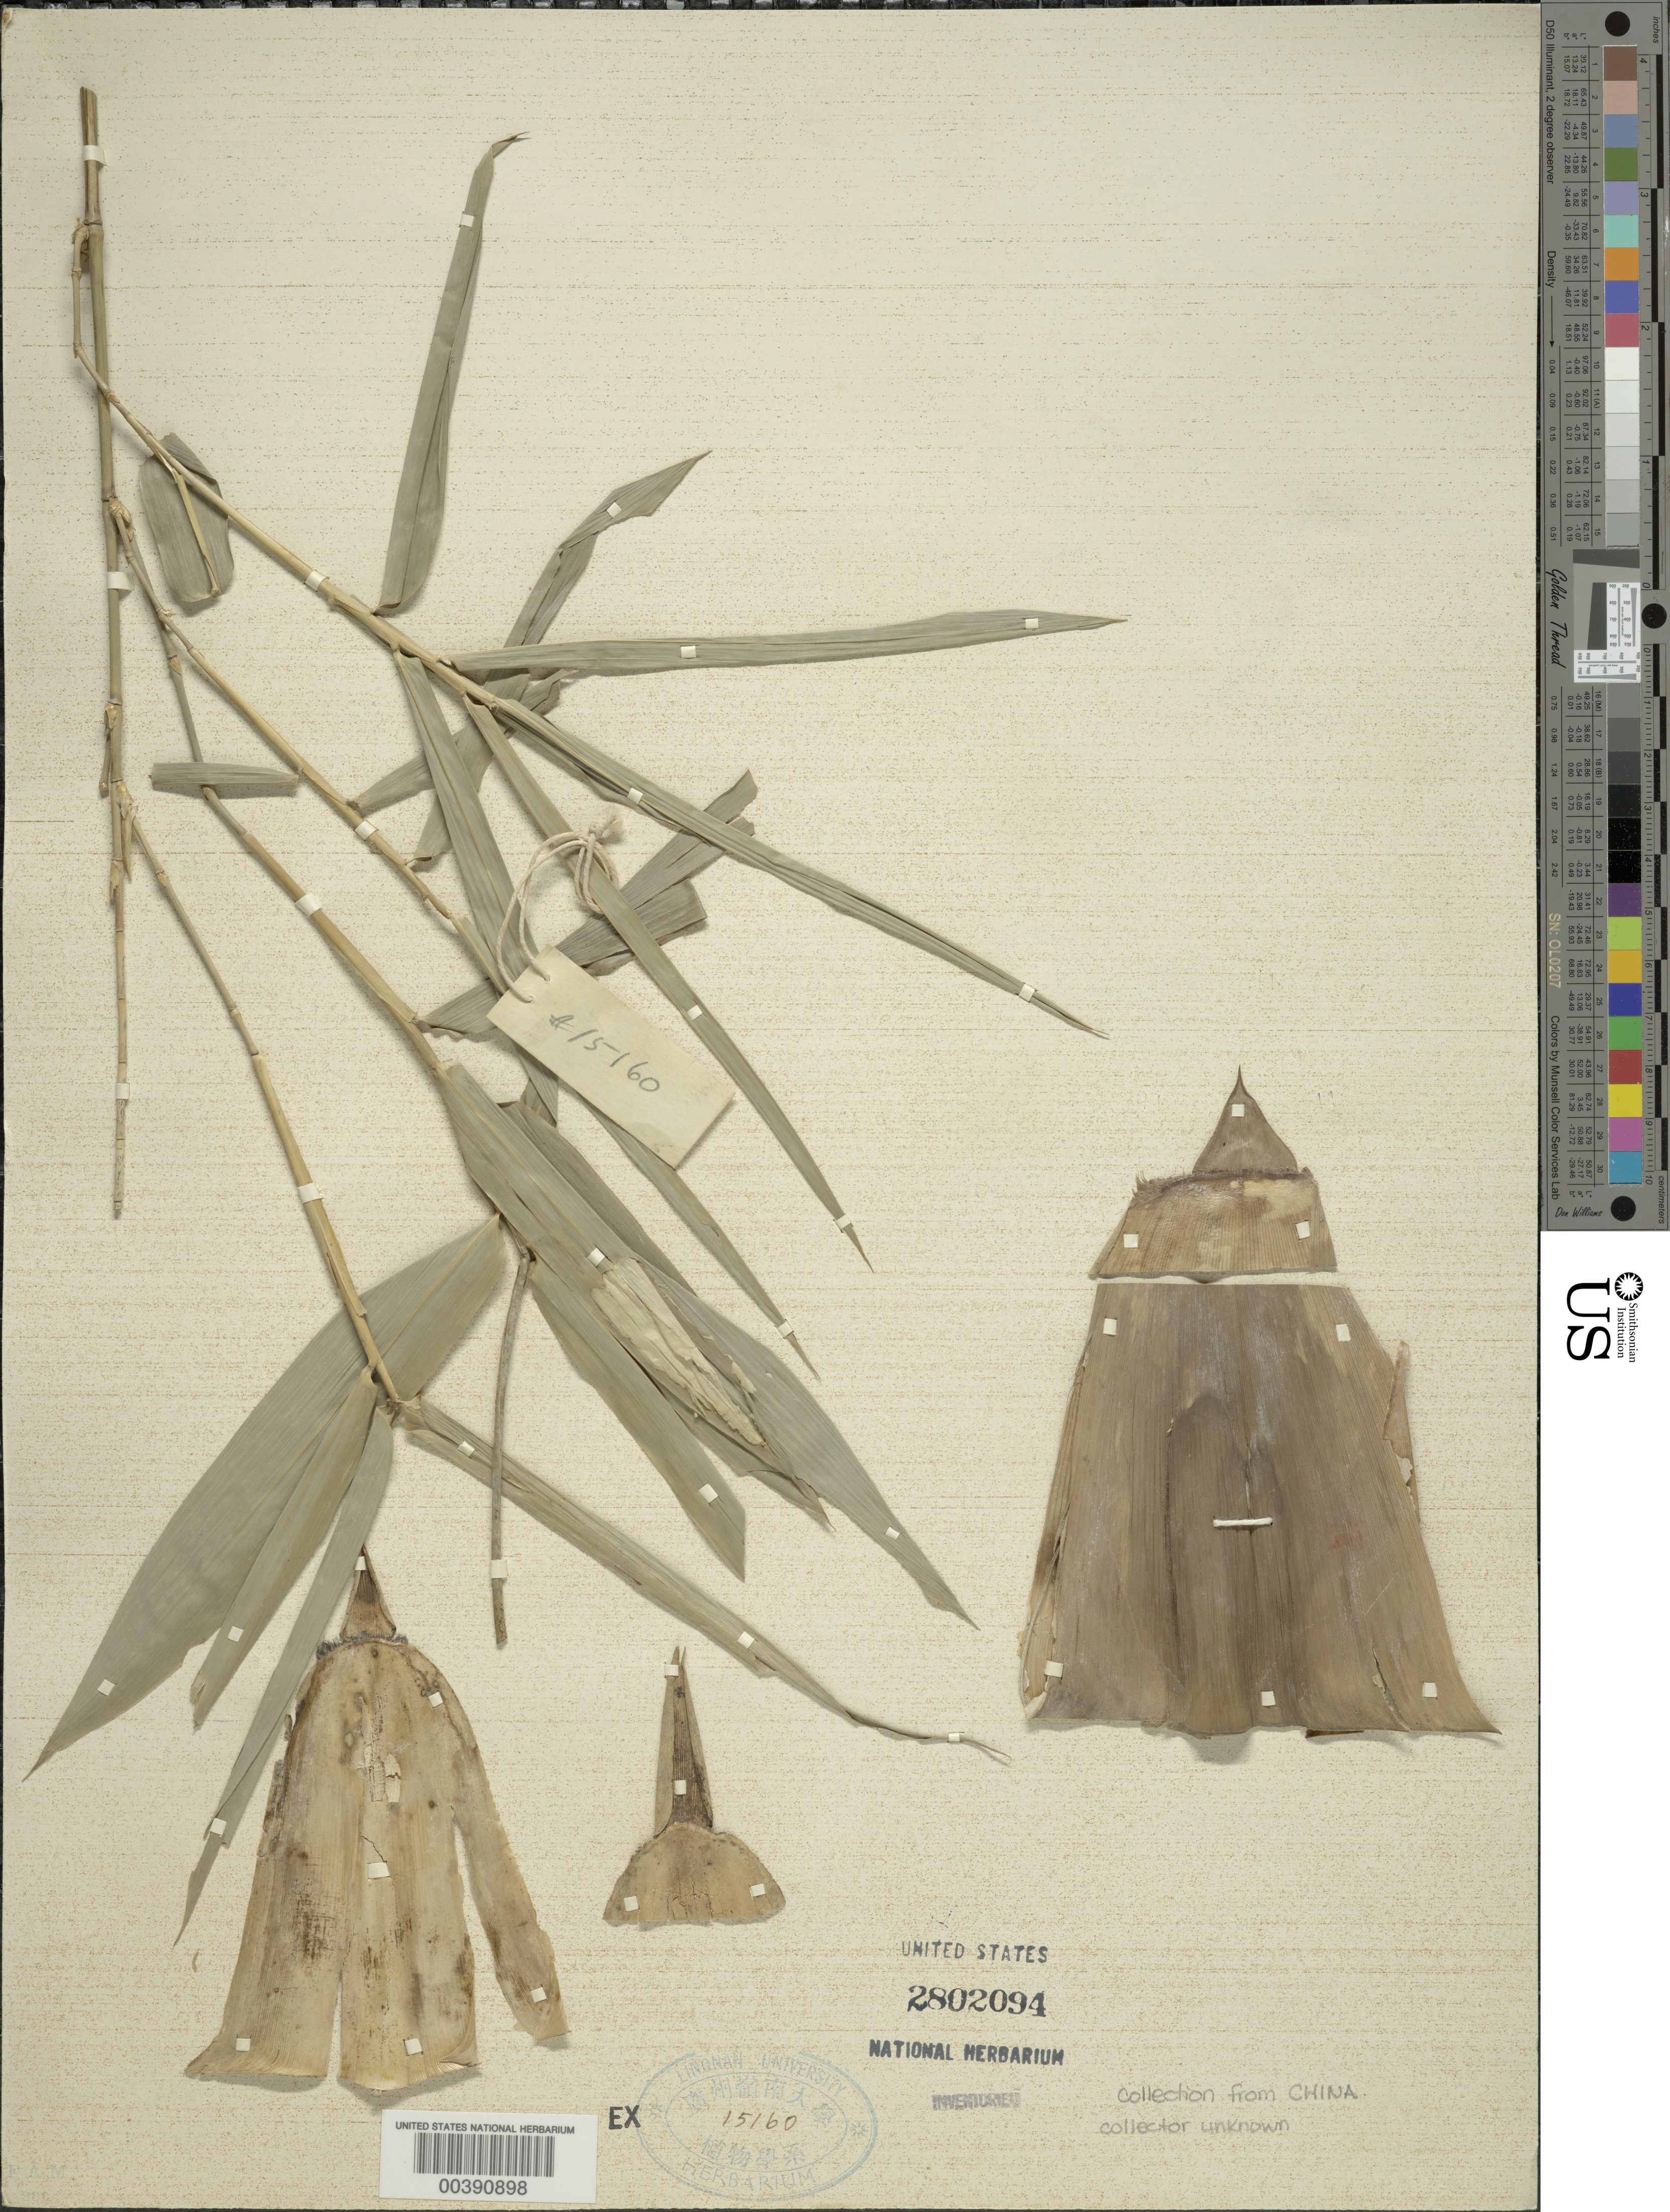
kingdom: Plantae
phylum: Tracheophyta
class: Liliopsida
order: Poales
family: Poaceae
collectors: C. Tso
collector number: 15160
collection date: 1929-05-24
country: China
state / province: Guangdong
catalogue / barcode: US 2802094